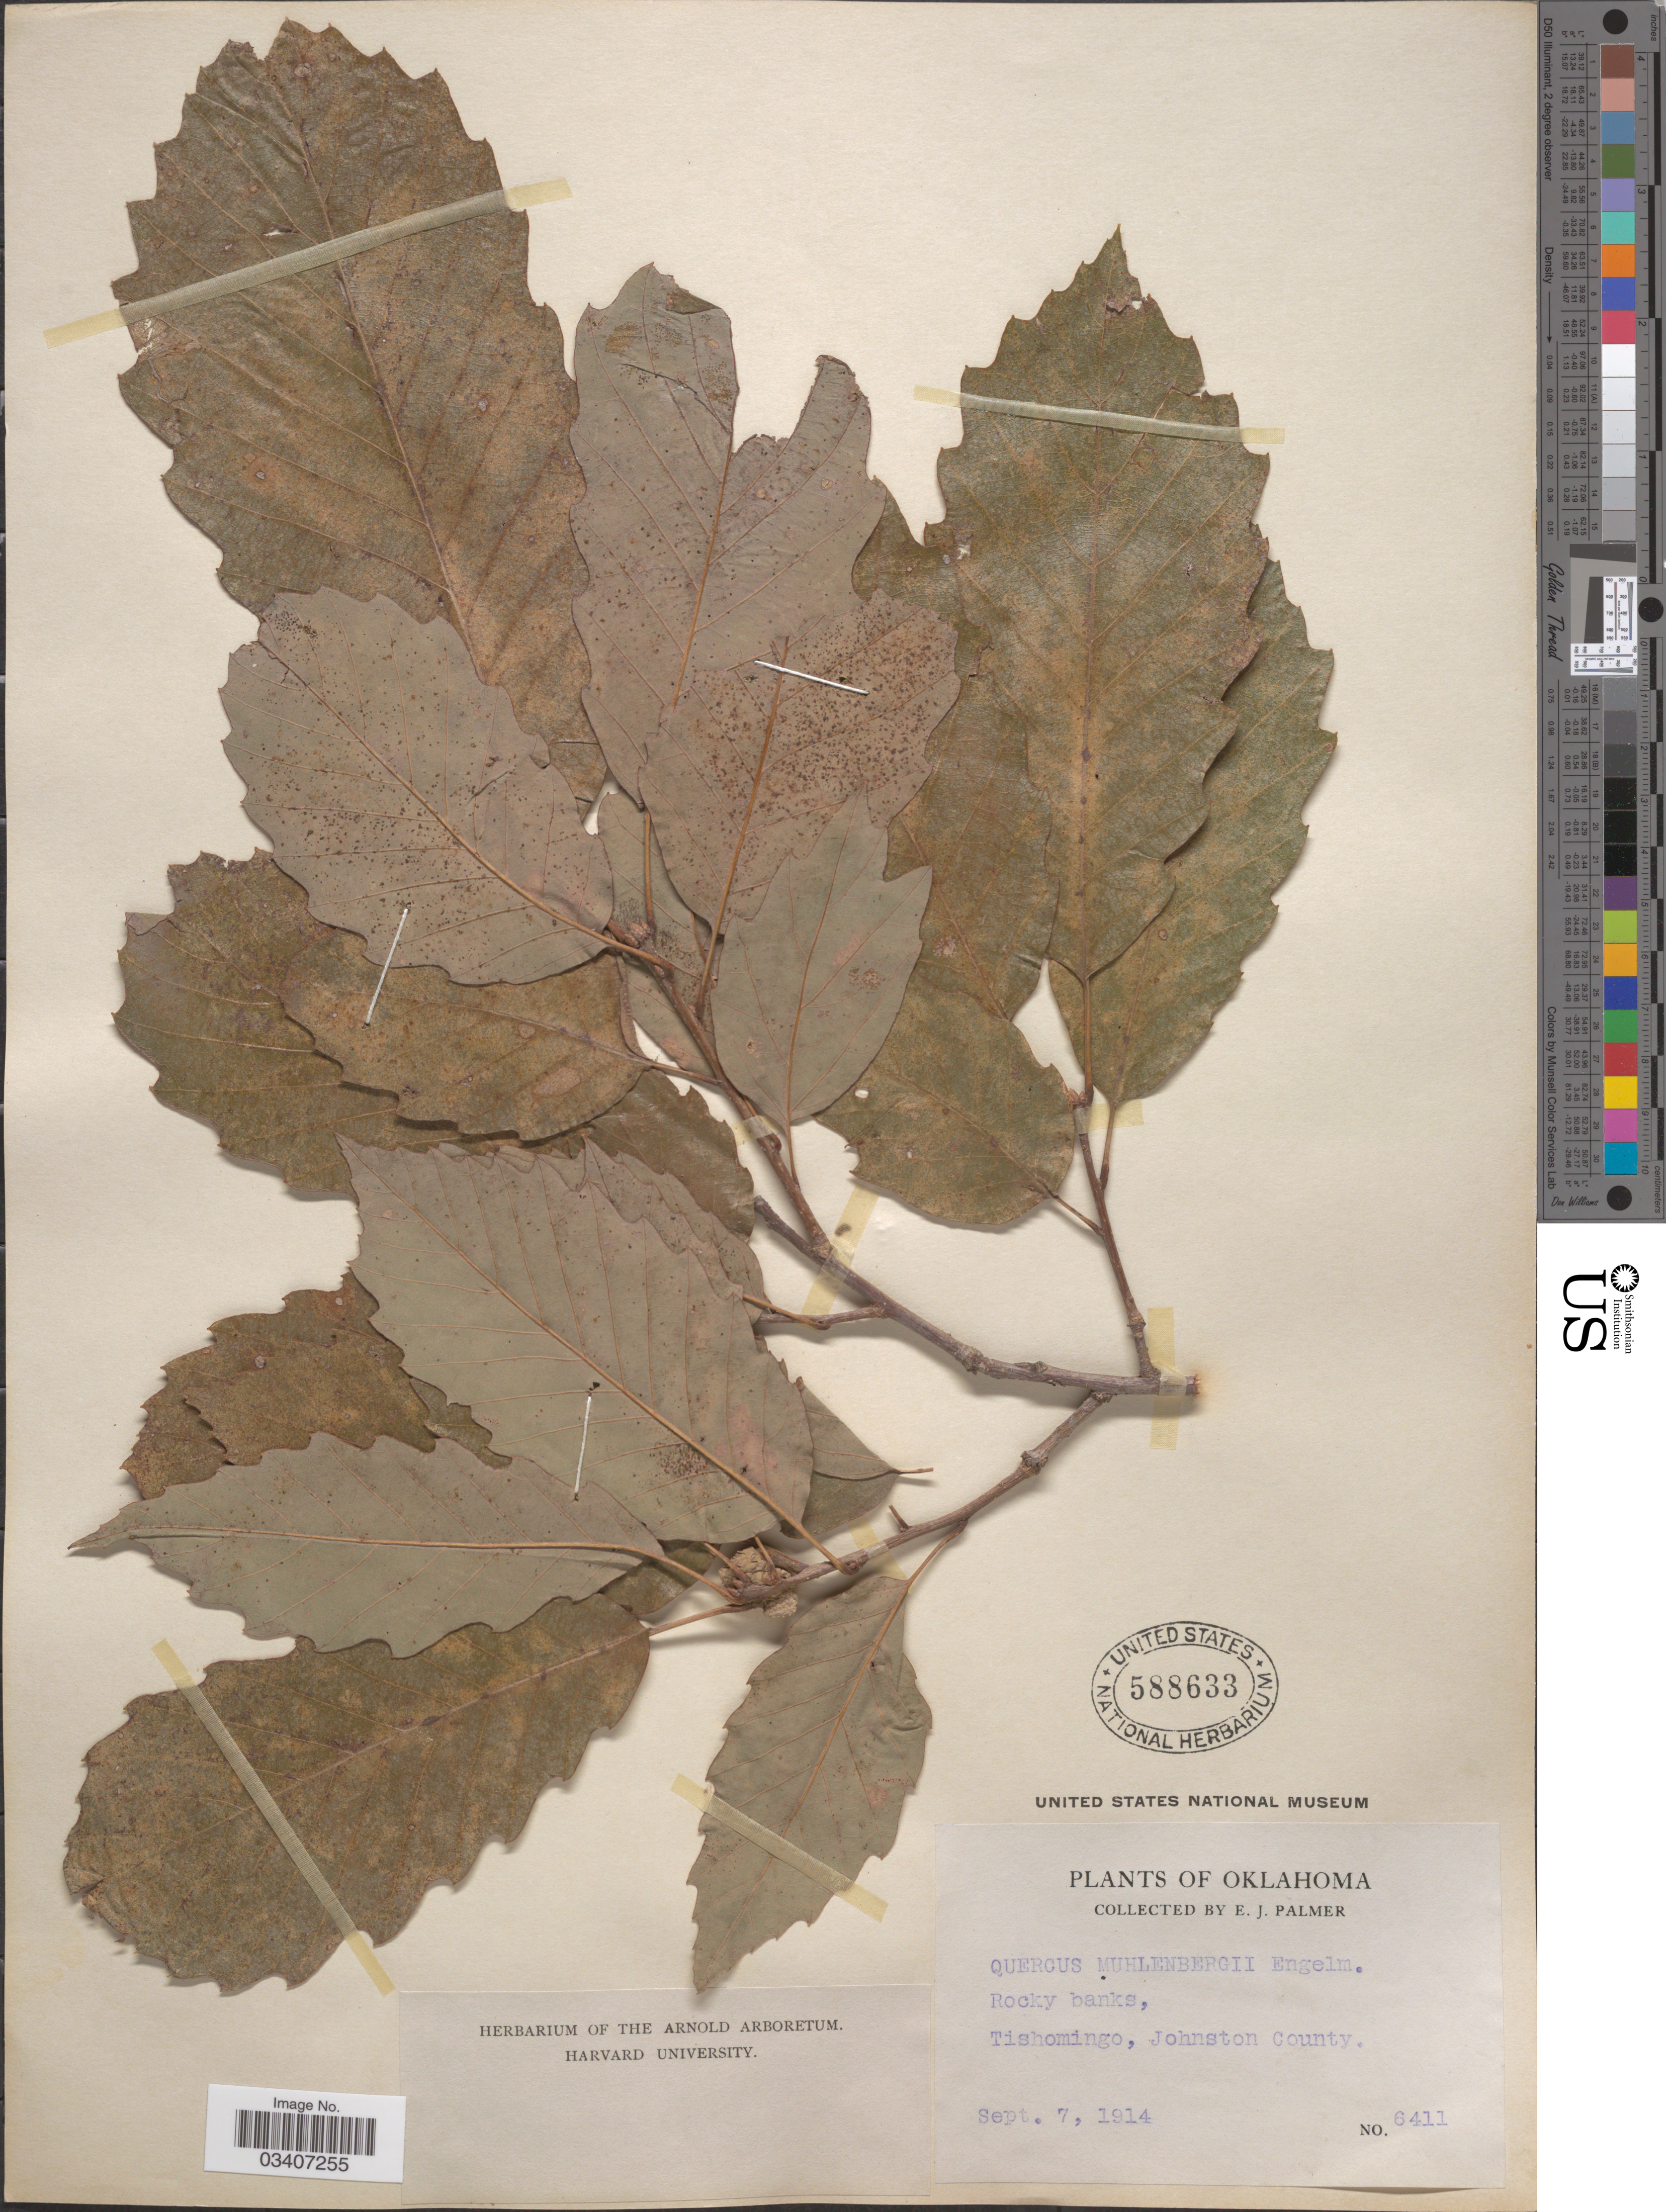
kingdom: Plantae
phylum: Tracheophyta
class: Magnoliopsida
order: Fagales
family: Fagaceae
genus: Quercus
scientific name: Quercus muehlenbergii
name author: Engelm.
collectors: E. J. Palmer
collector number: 6411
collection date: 1914-09-07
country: United States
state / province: Oklahoma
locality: Tishomingo, Johnston County.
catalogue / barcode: US 588633